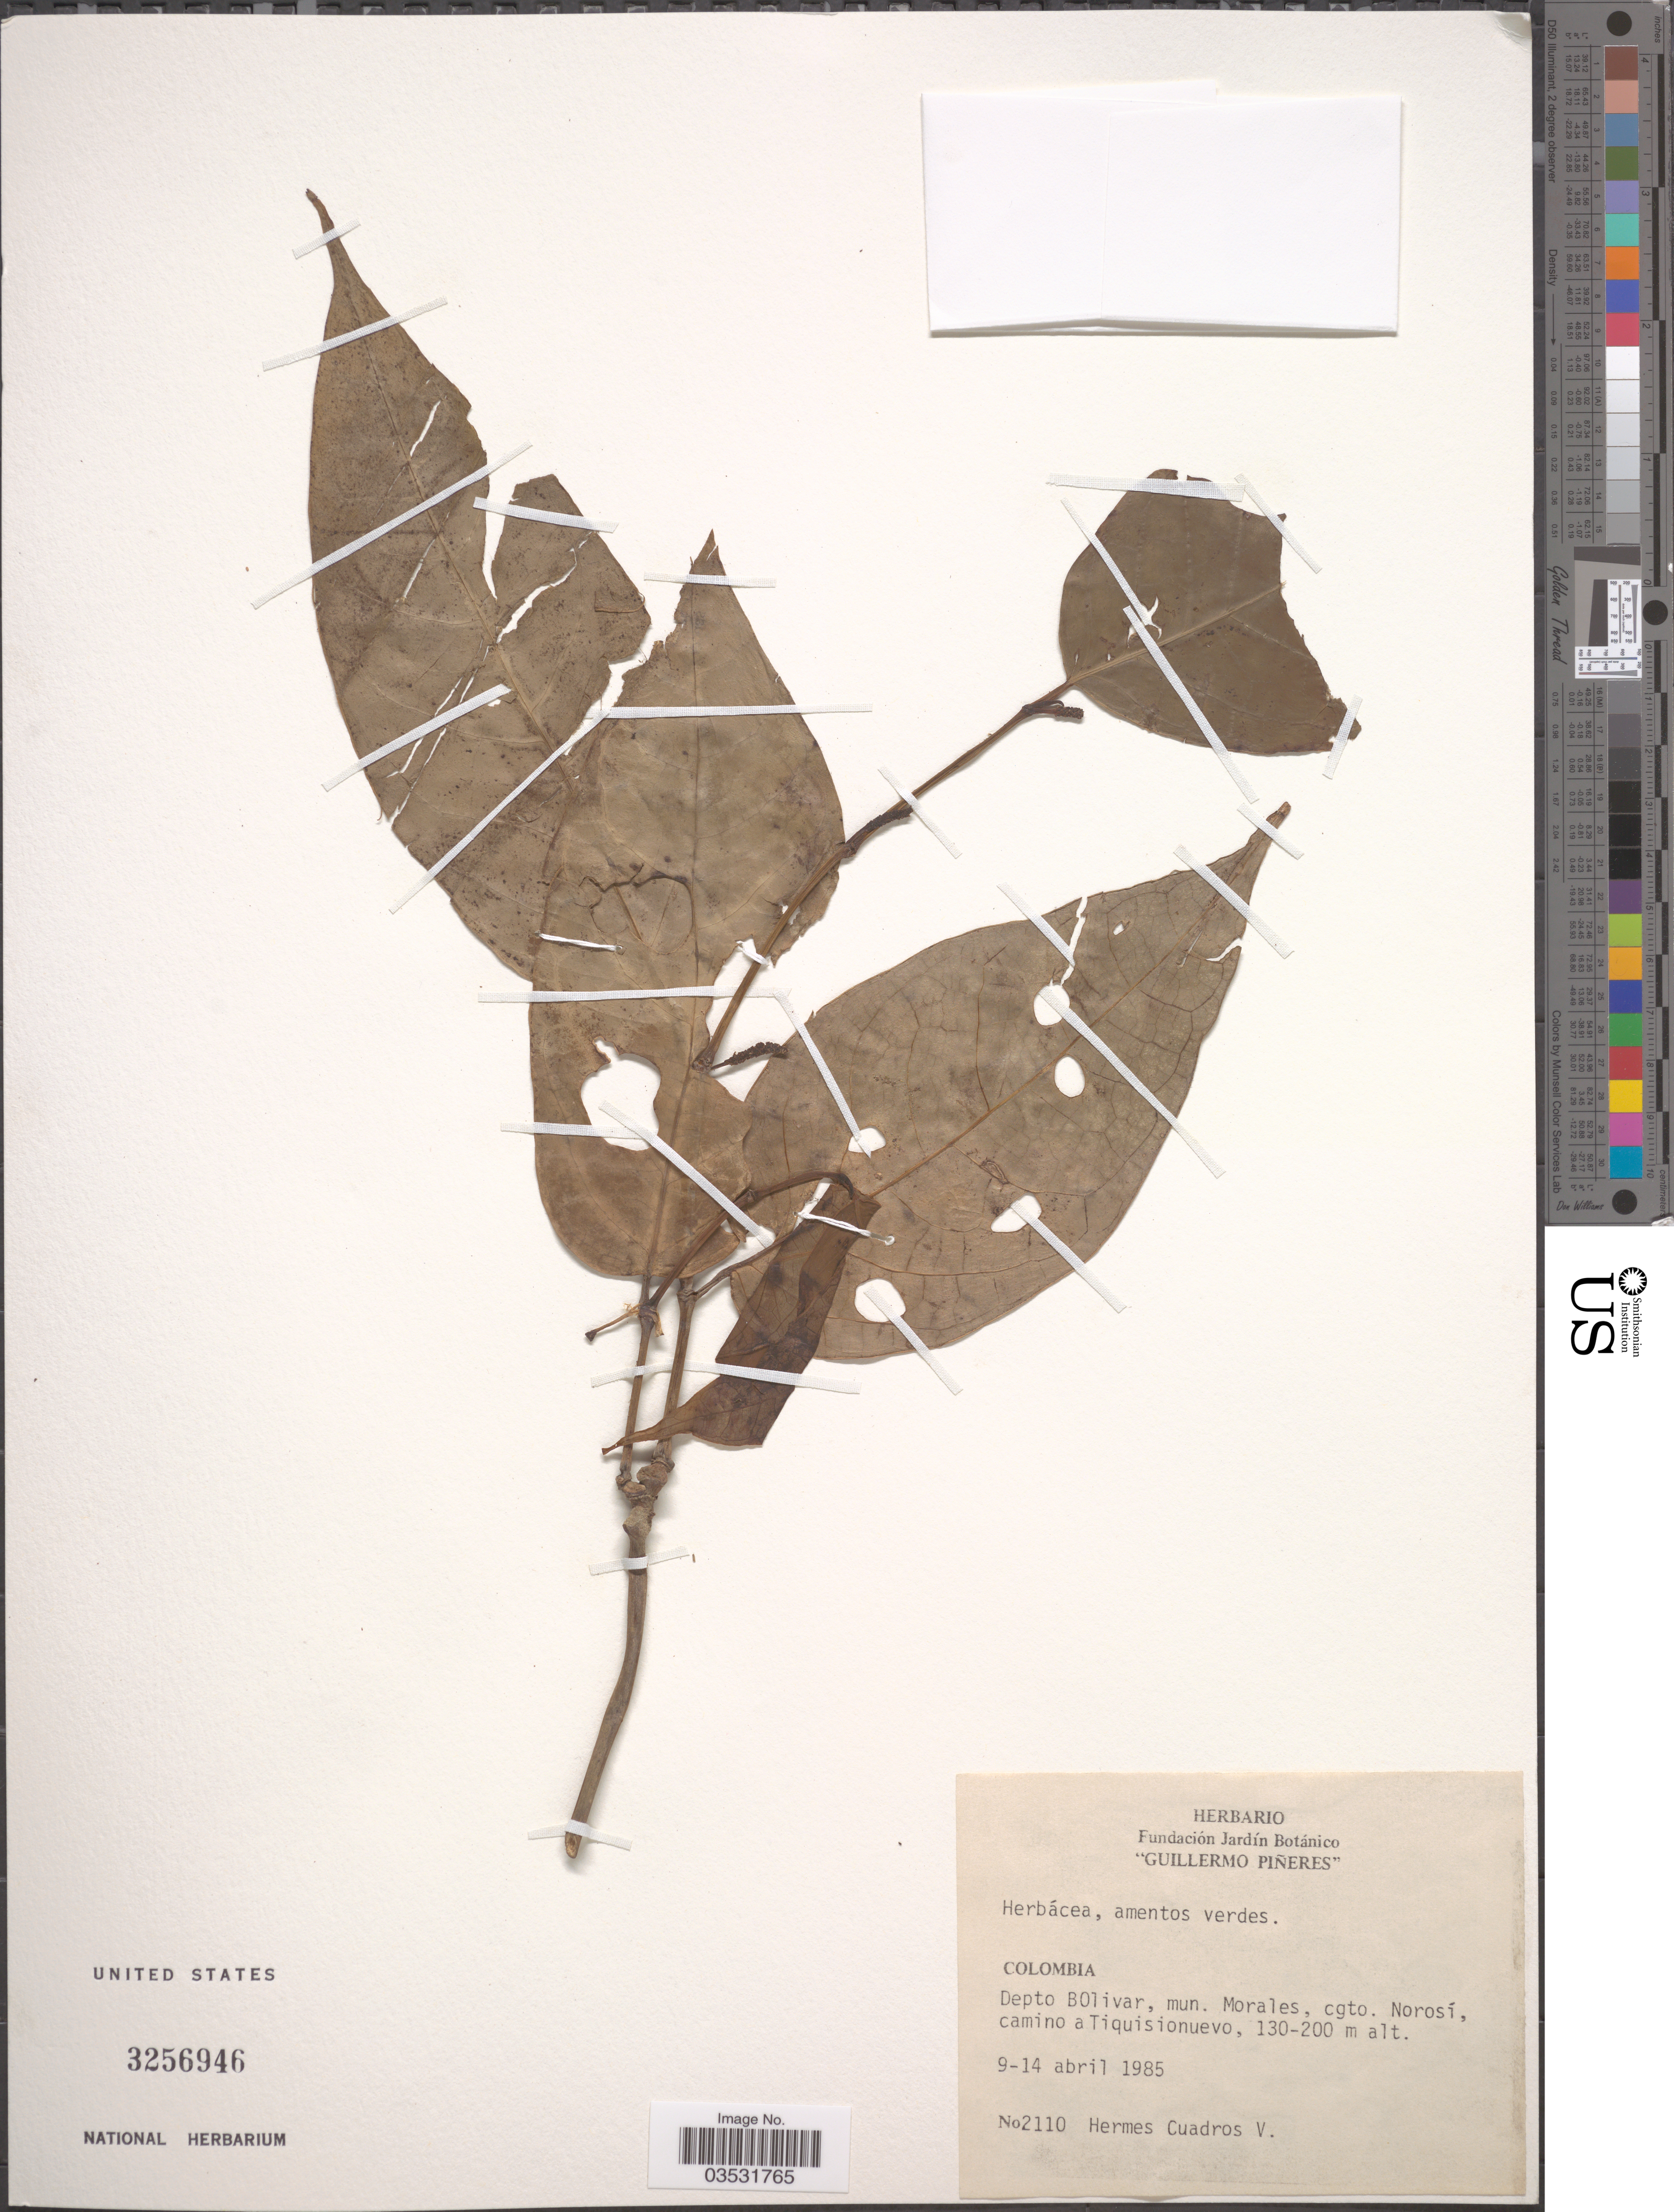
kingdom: Plantae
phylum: Tracheophyta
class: Magnoliopsida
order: Piperales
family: Piperaceae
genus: Piper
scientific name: Piper sp.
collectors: H. Cuadros V.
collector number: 2110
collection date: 1985-04-09/1985-04-14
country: Colombia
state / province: Bolívar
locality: Depto Bolivar, mun. Morales, cgto. Norosí, camino a Tiquisionuevo.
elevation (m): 130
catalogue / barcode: US 3256946